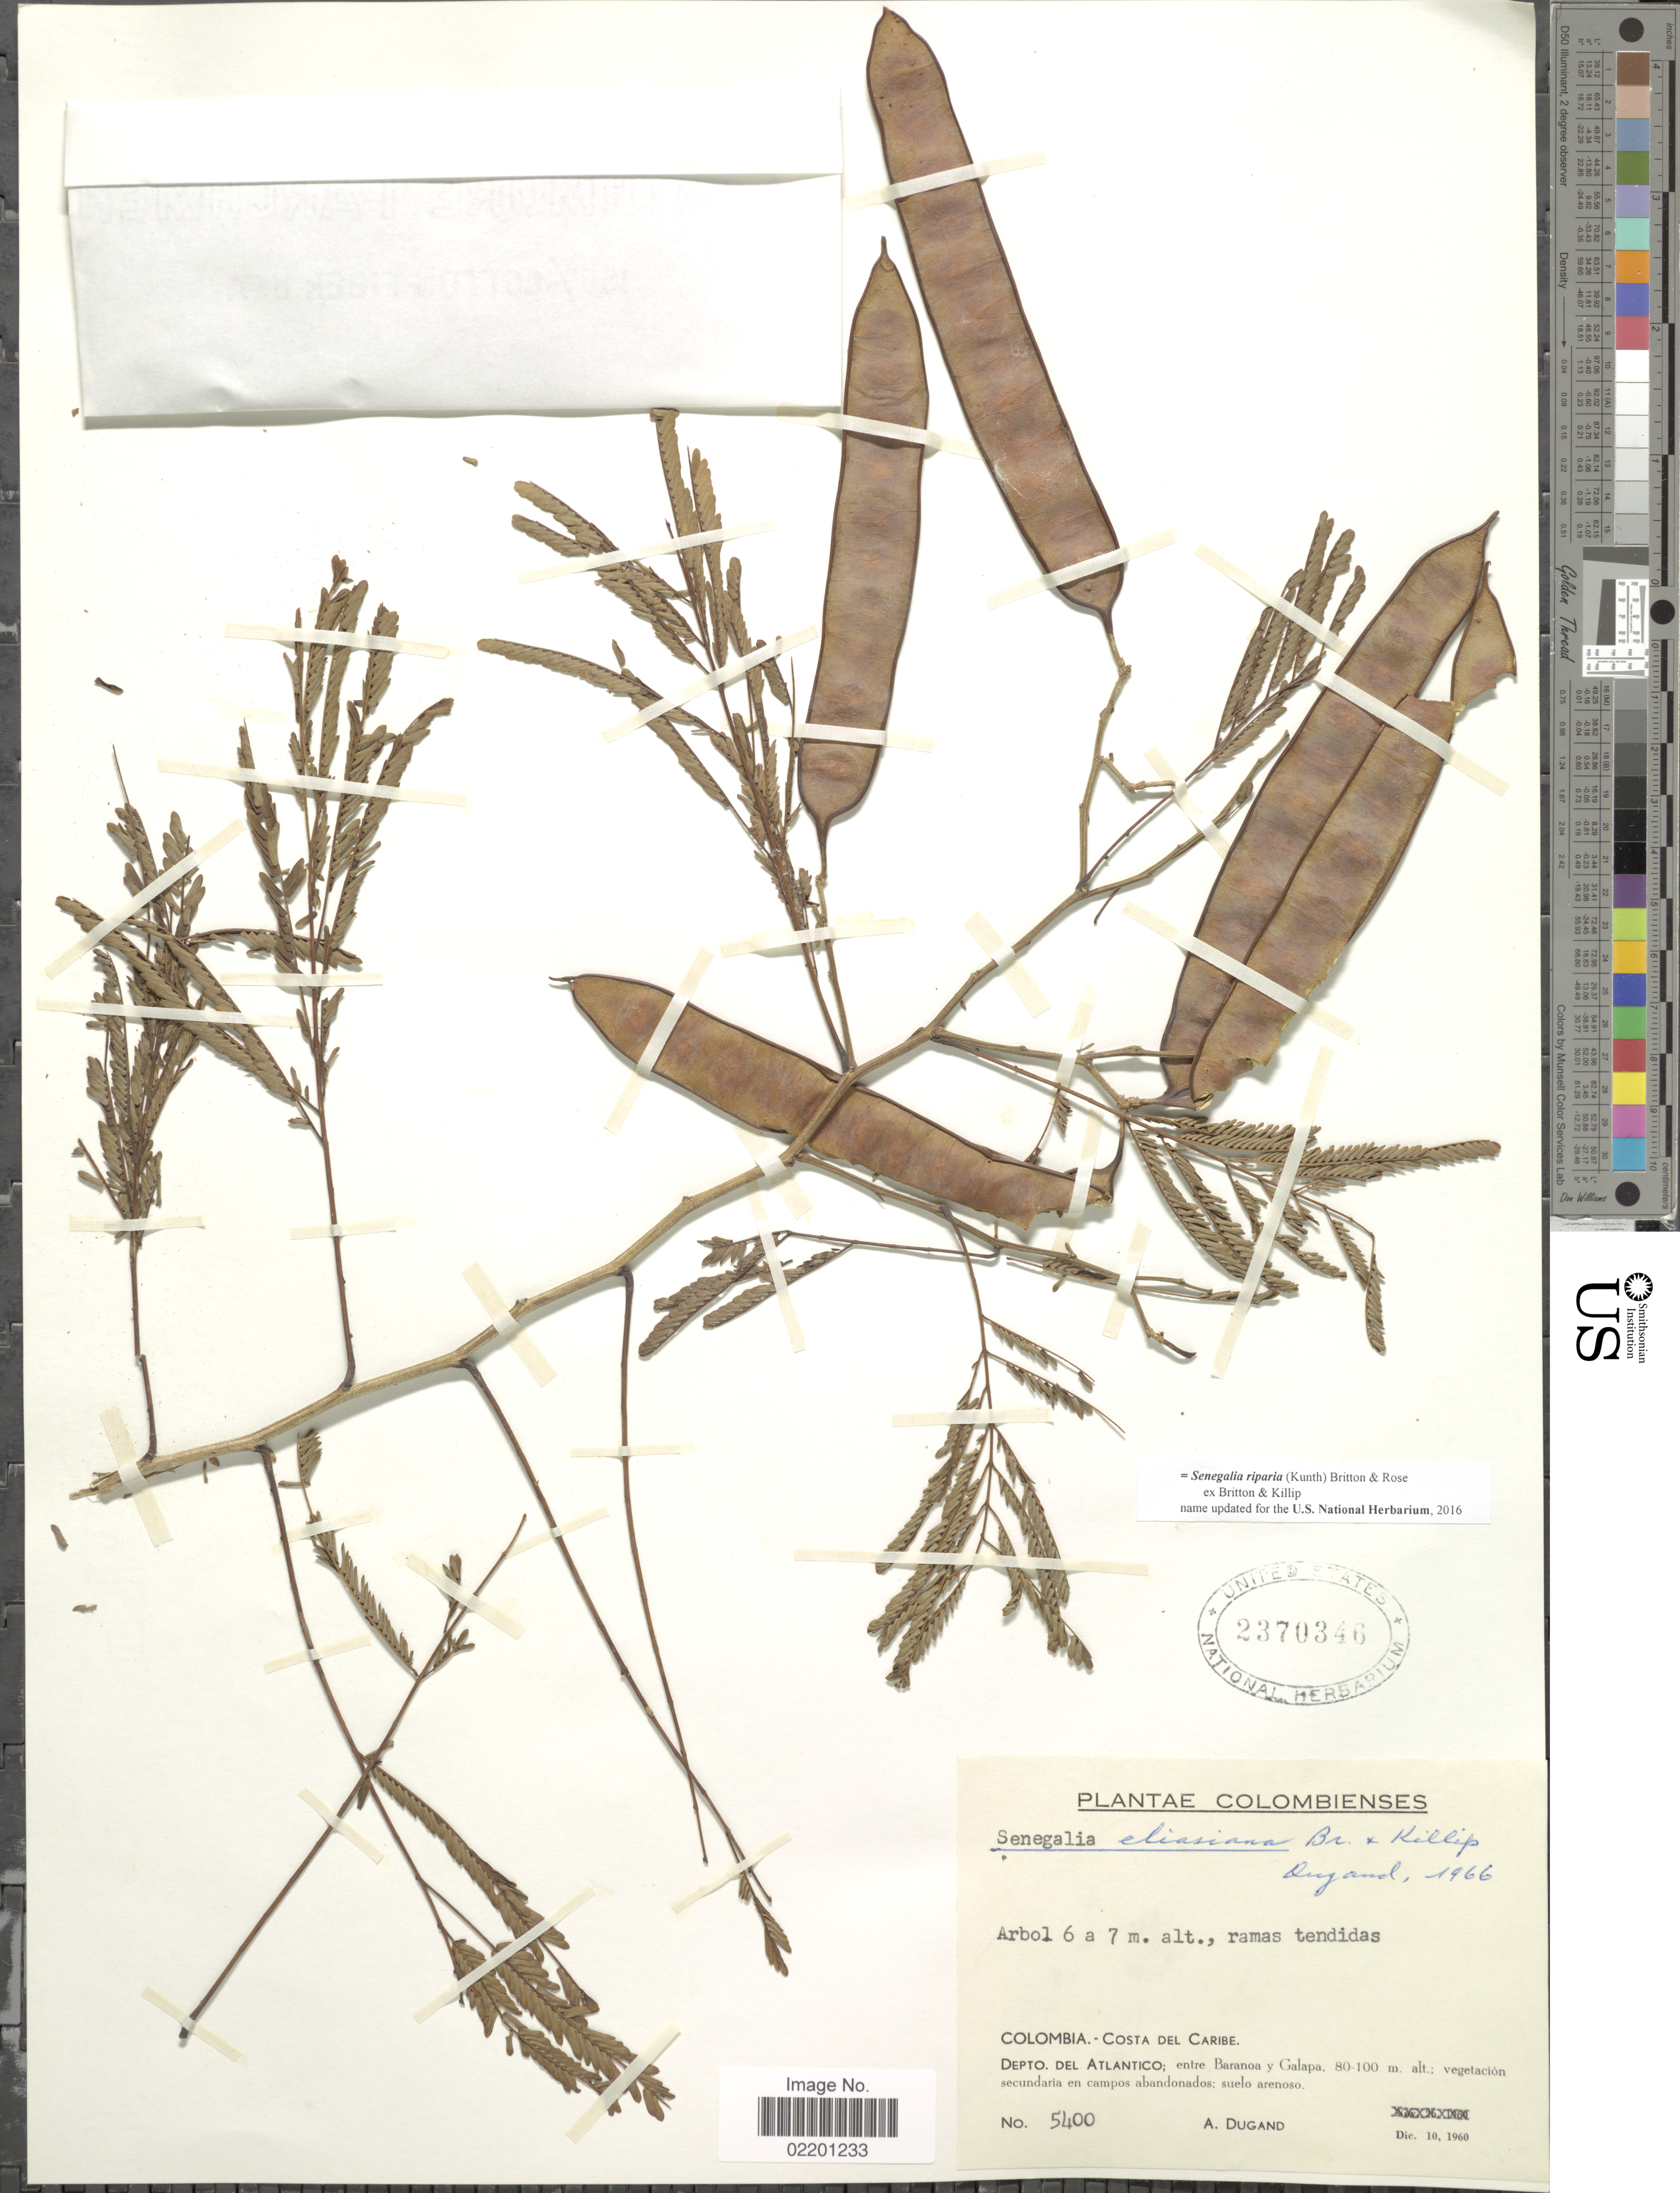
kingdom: Plantae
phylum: Tracheophyta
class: Magnoliopsida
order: Fabales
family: Fabaceae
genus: Senegalia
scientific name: Senegalia riparia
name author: (Kunth) Britton & Rose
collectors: A. Dugand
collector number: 5400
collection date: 1960-12-10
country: Colombia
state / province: Atlántico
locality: Costa del Caribe. Depto. del Atlantico; entre Baranoa y Galapa.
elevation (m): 80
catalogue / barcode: US 2370346